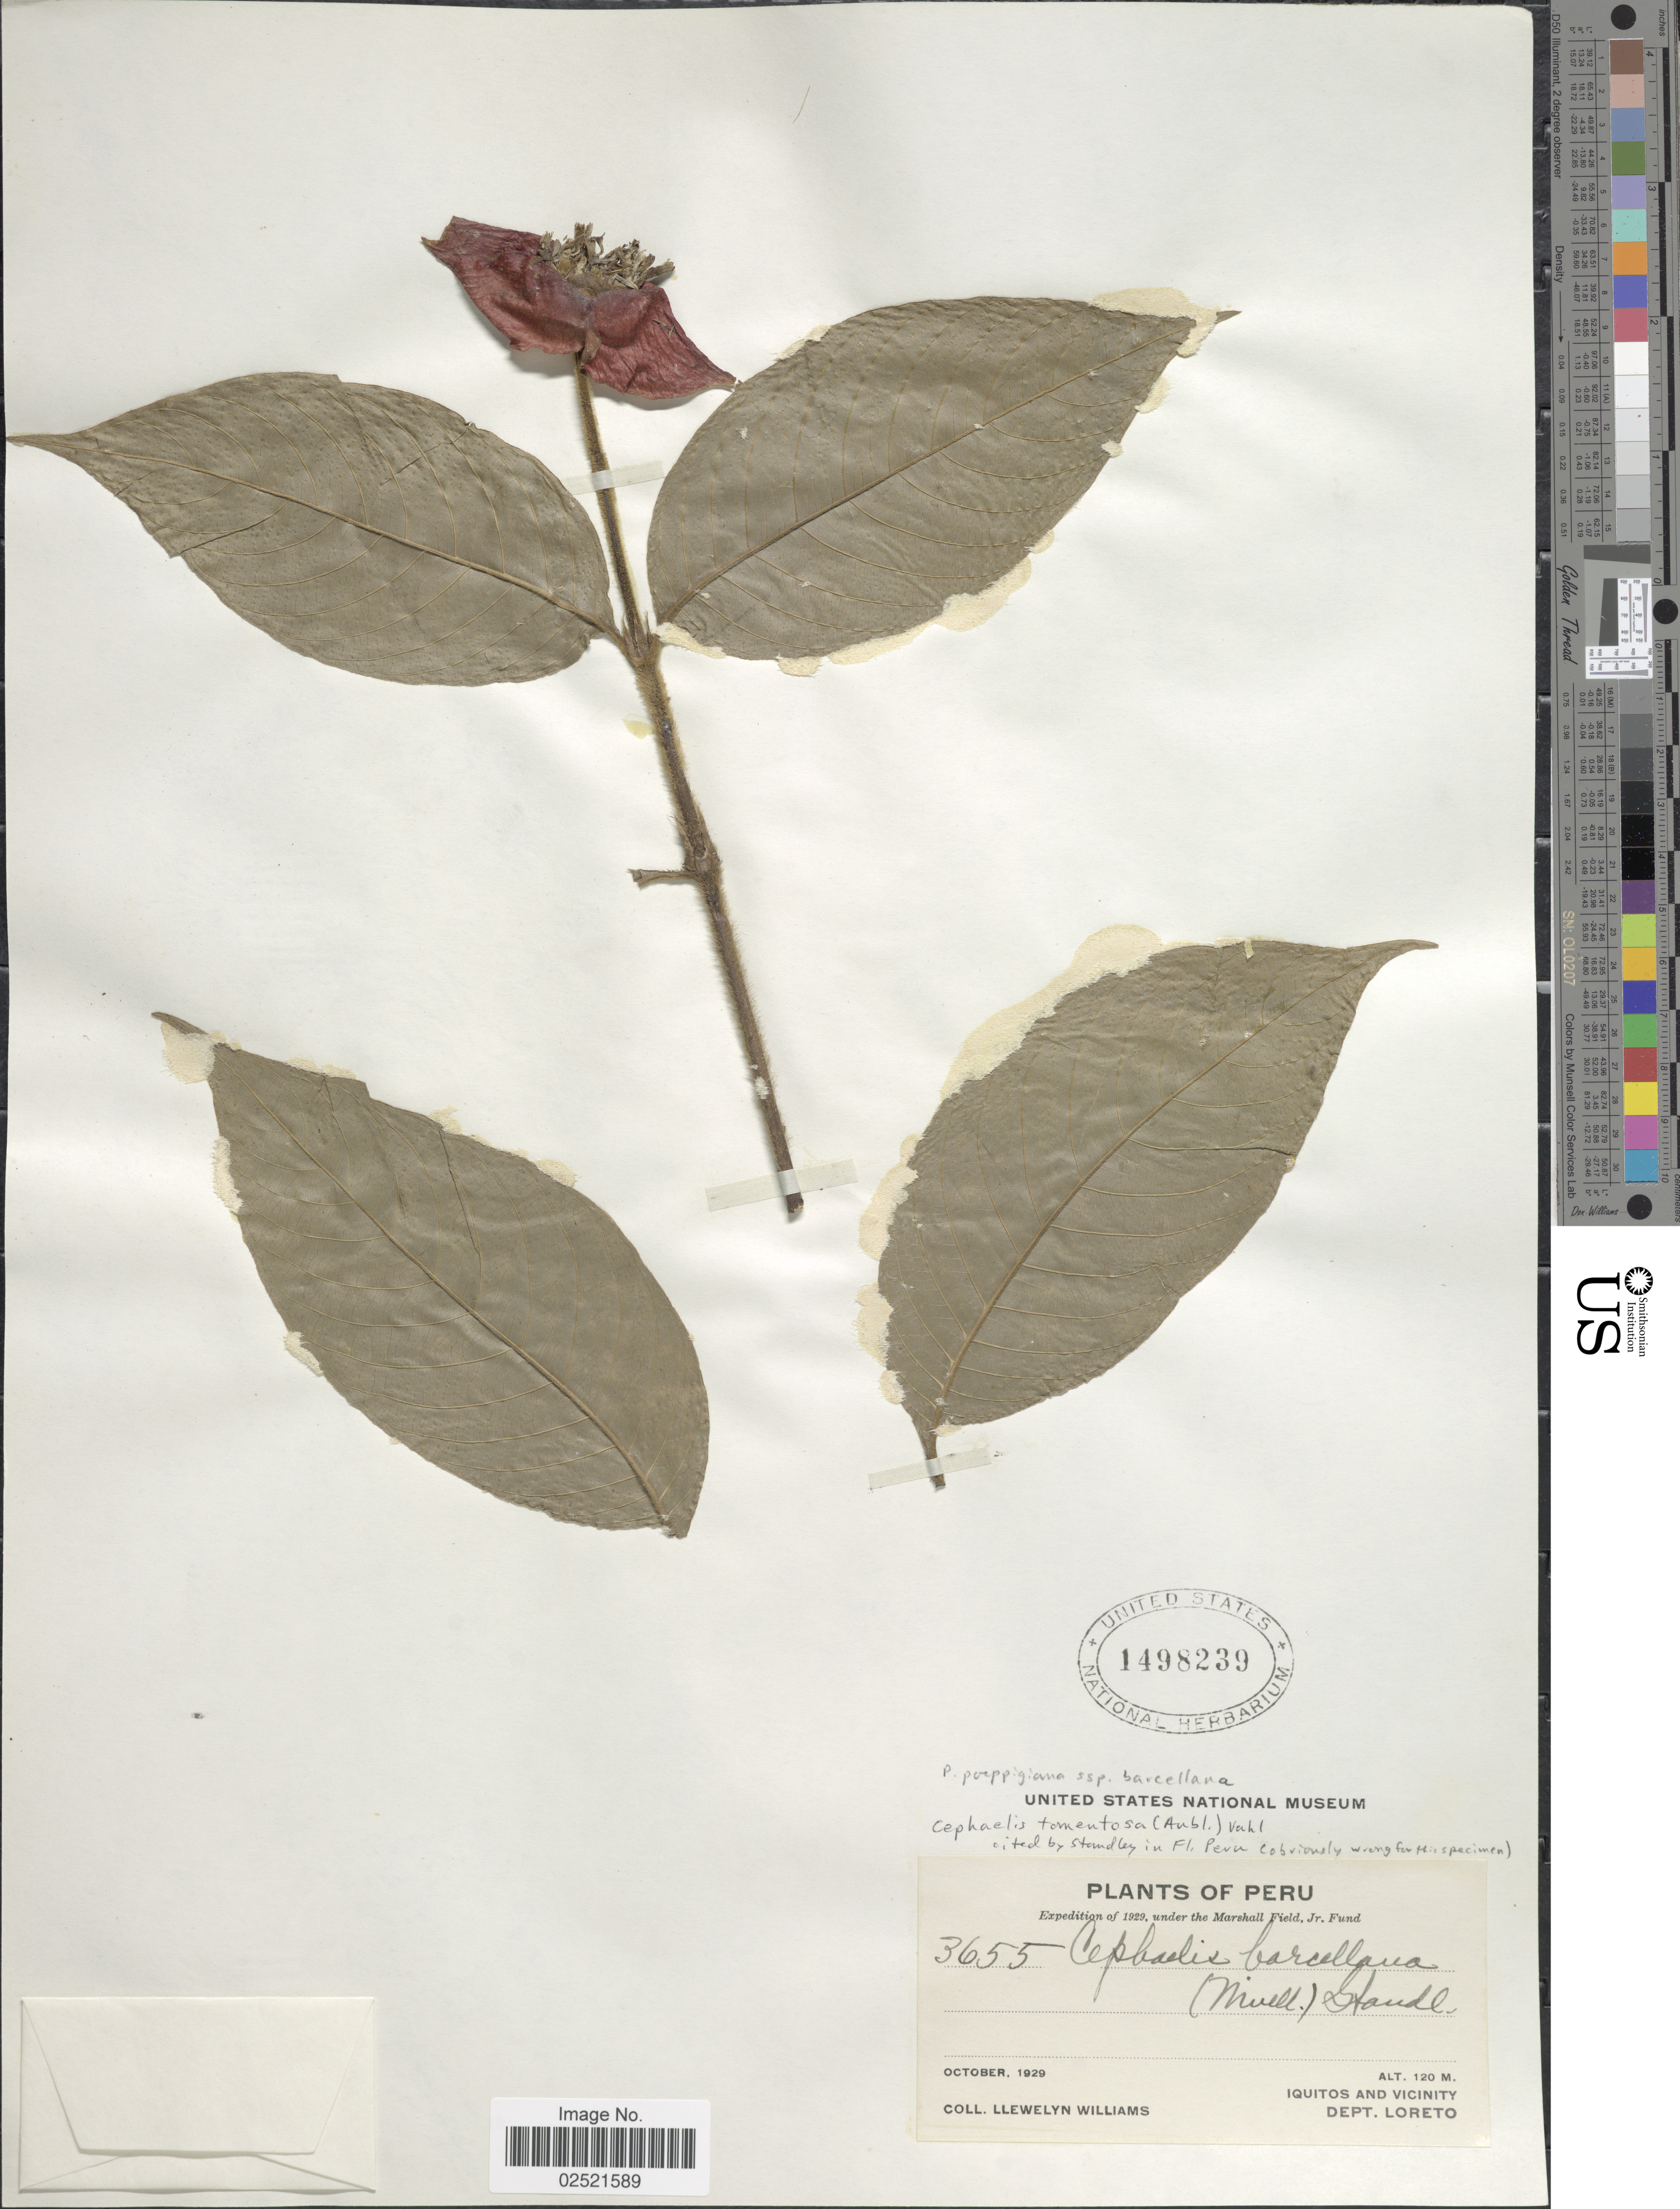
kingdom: Plantae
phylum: Tracheophyta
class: Magnoliopsida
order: Gentianales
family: Rubiaceae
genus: Psychotria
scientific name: Psychotria poeppigiana subsp. barcellana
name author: (Müll. Arg.) Steyerm.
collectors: Ll. Williams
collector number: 3655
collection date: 1929-10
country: Peru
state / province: Loreto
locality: Iquitos and Vicinity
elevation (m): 120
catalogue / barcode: US 1498239